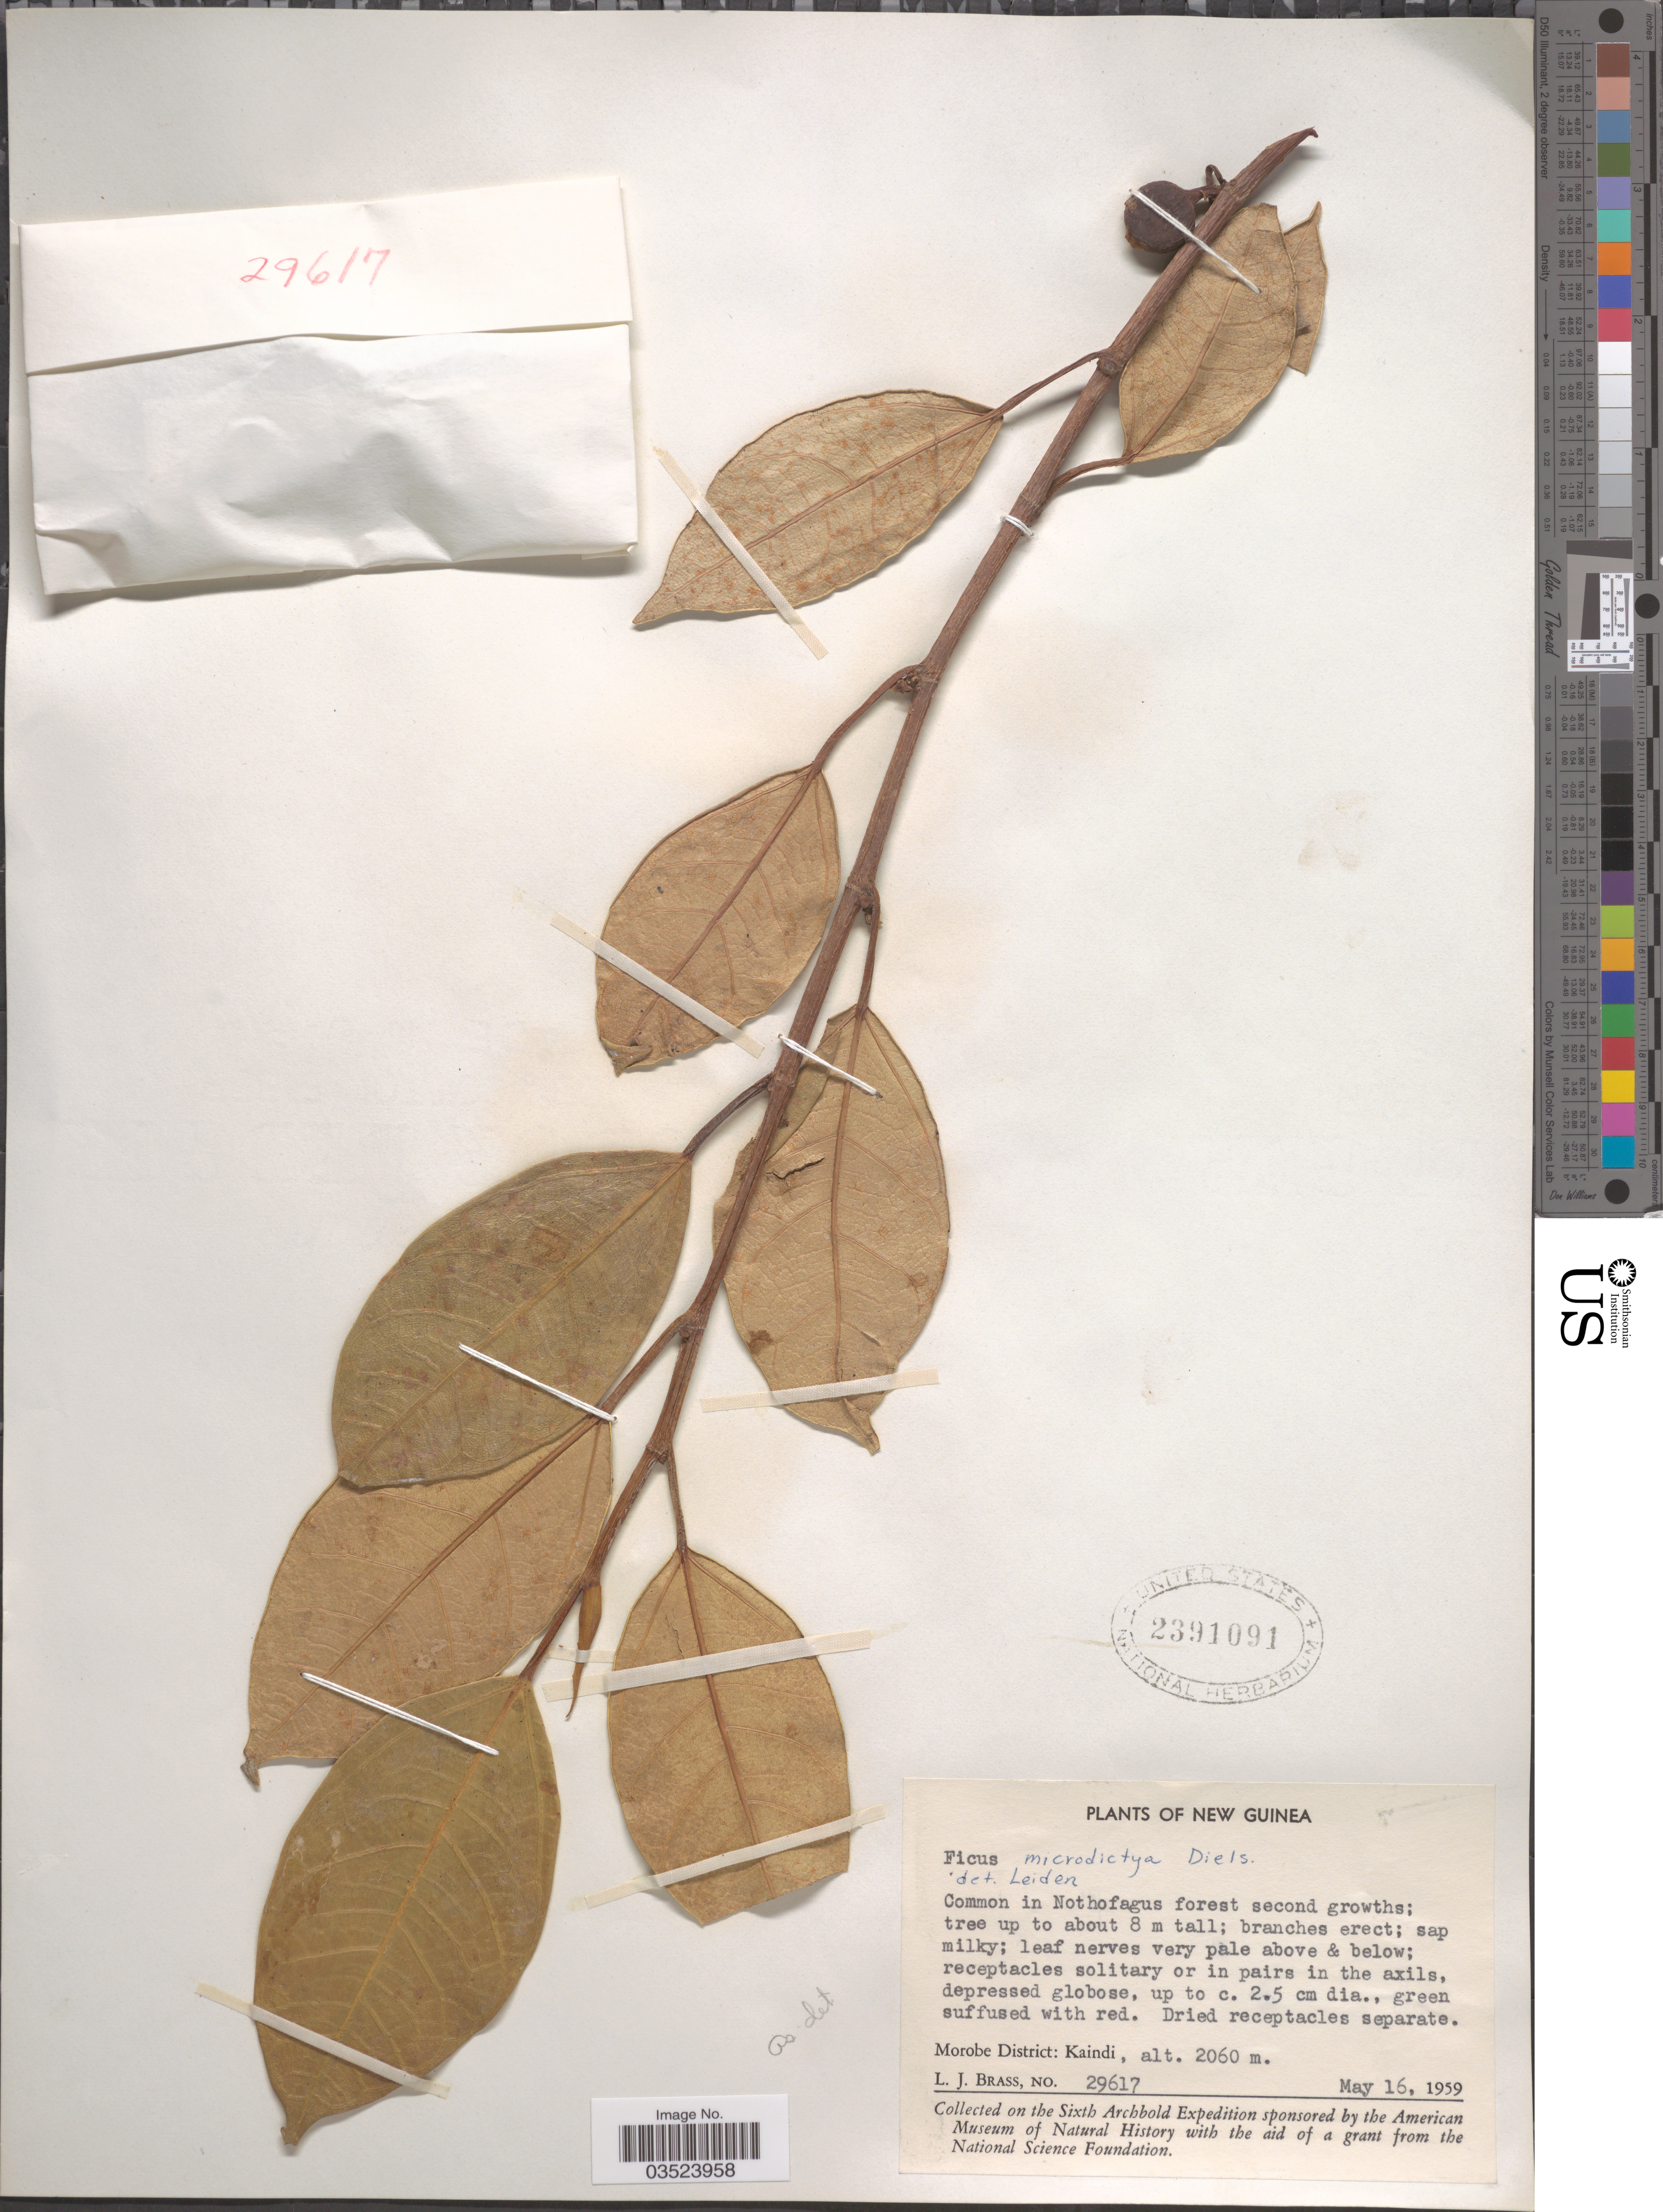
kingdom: Plantae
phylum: Tracheophyta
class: Magnoliopsida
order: Rosales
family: Moraceae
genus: Ficus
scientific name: Ficus microdictya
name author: Diels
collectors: L. J. Brass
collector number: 29617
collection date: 1959-05-16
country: Papua New Guinea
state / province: Morobe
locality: Morobe District: Kaindi.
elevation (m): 2060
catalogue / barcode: US 2391091